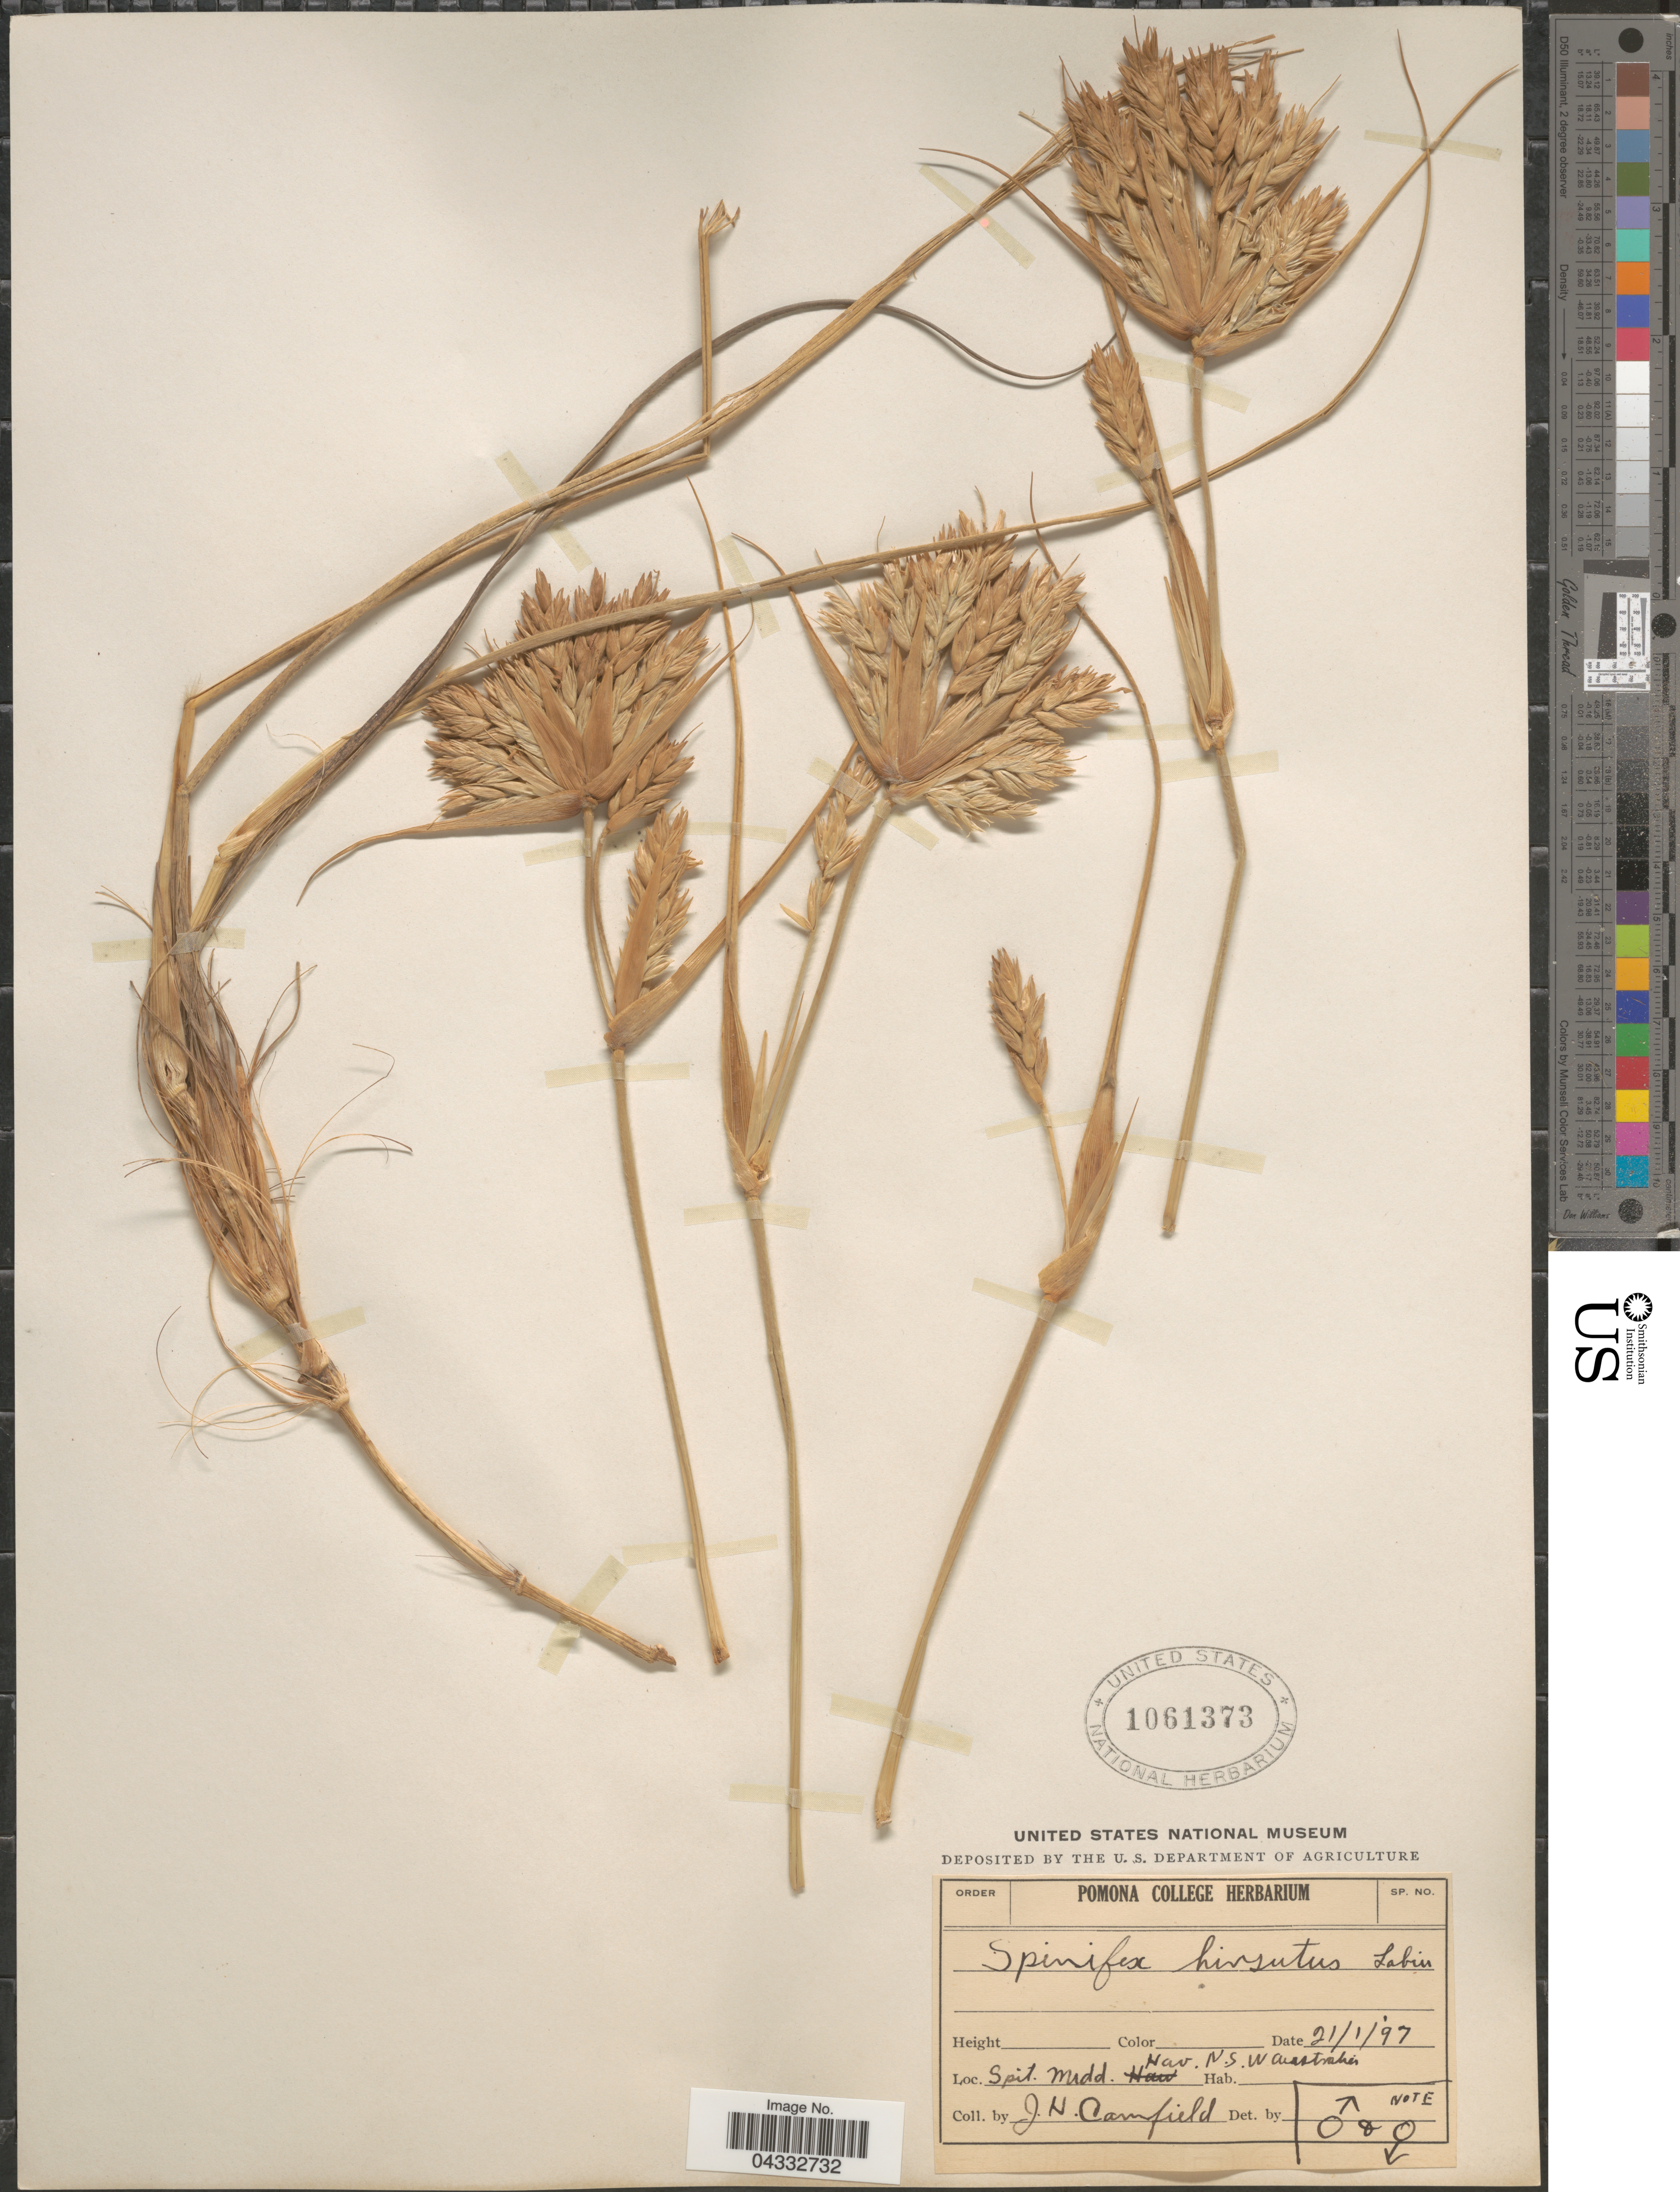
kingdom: Plantae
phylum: Tracheophyta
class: Liliopsida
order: Poales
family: Poaceae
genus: Spinifex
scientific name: Spinifex hirsutus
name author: Labill.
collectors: J. Camfield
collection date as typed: Transcribed d/m/y: 21/1/97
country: Australia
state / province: New South Wales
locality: Spit. Medd. Hav. [interpreted]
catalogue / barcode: US 1061373